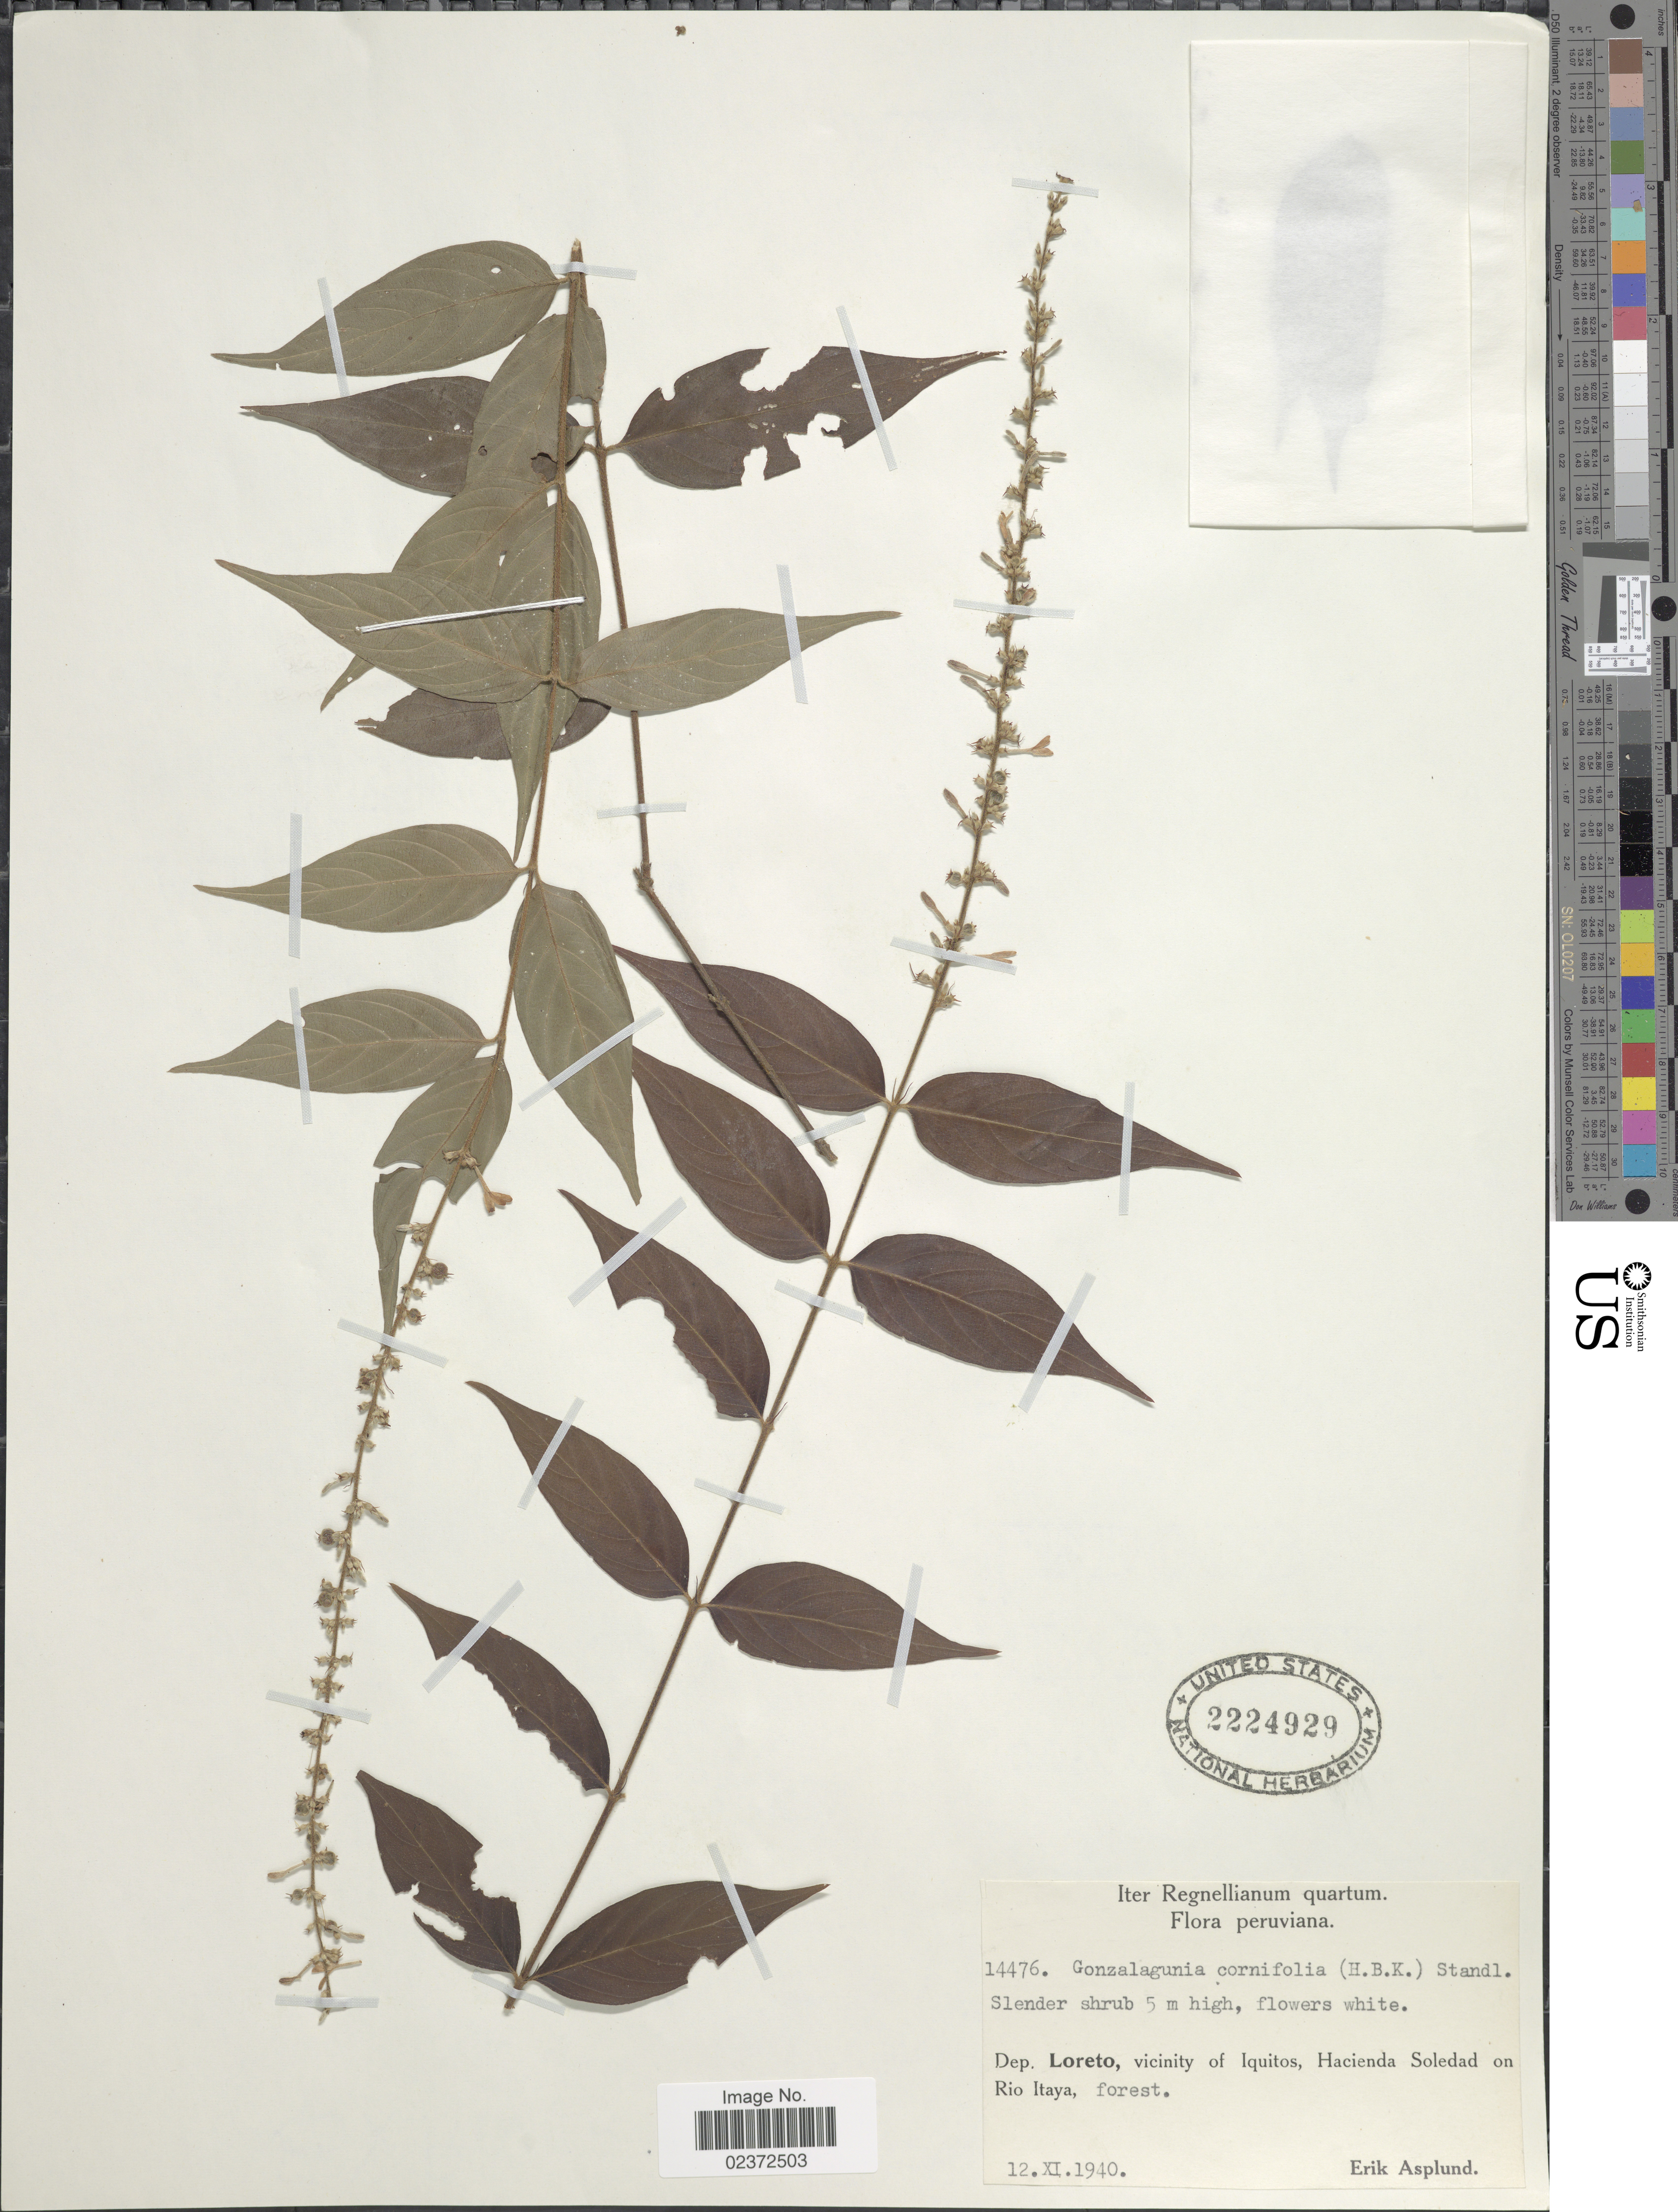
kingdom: Plantae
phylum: Tracheophyta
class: Magnoliopsida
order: Gentianales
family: Rubiaceae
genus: Gonzalagunia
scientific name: Gonzalagunia cornifolia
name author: (Kunth) Standl.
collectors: E. Asplund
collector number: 14476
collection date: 1940-11-12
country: Peru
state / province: Loreto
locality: vicinity of Iquitos, Hacienda Soledad on Rio Itaya, forest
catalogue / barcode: US 2224929